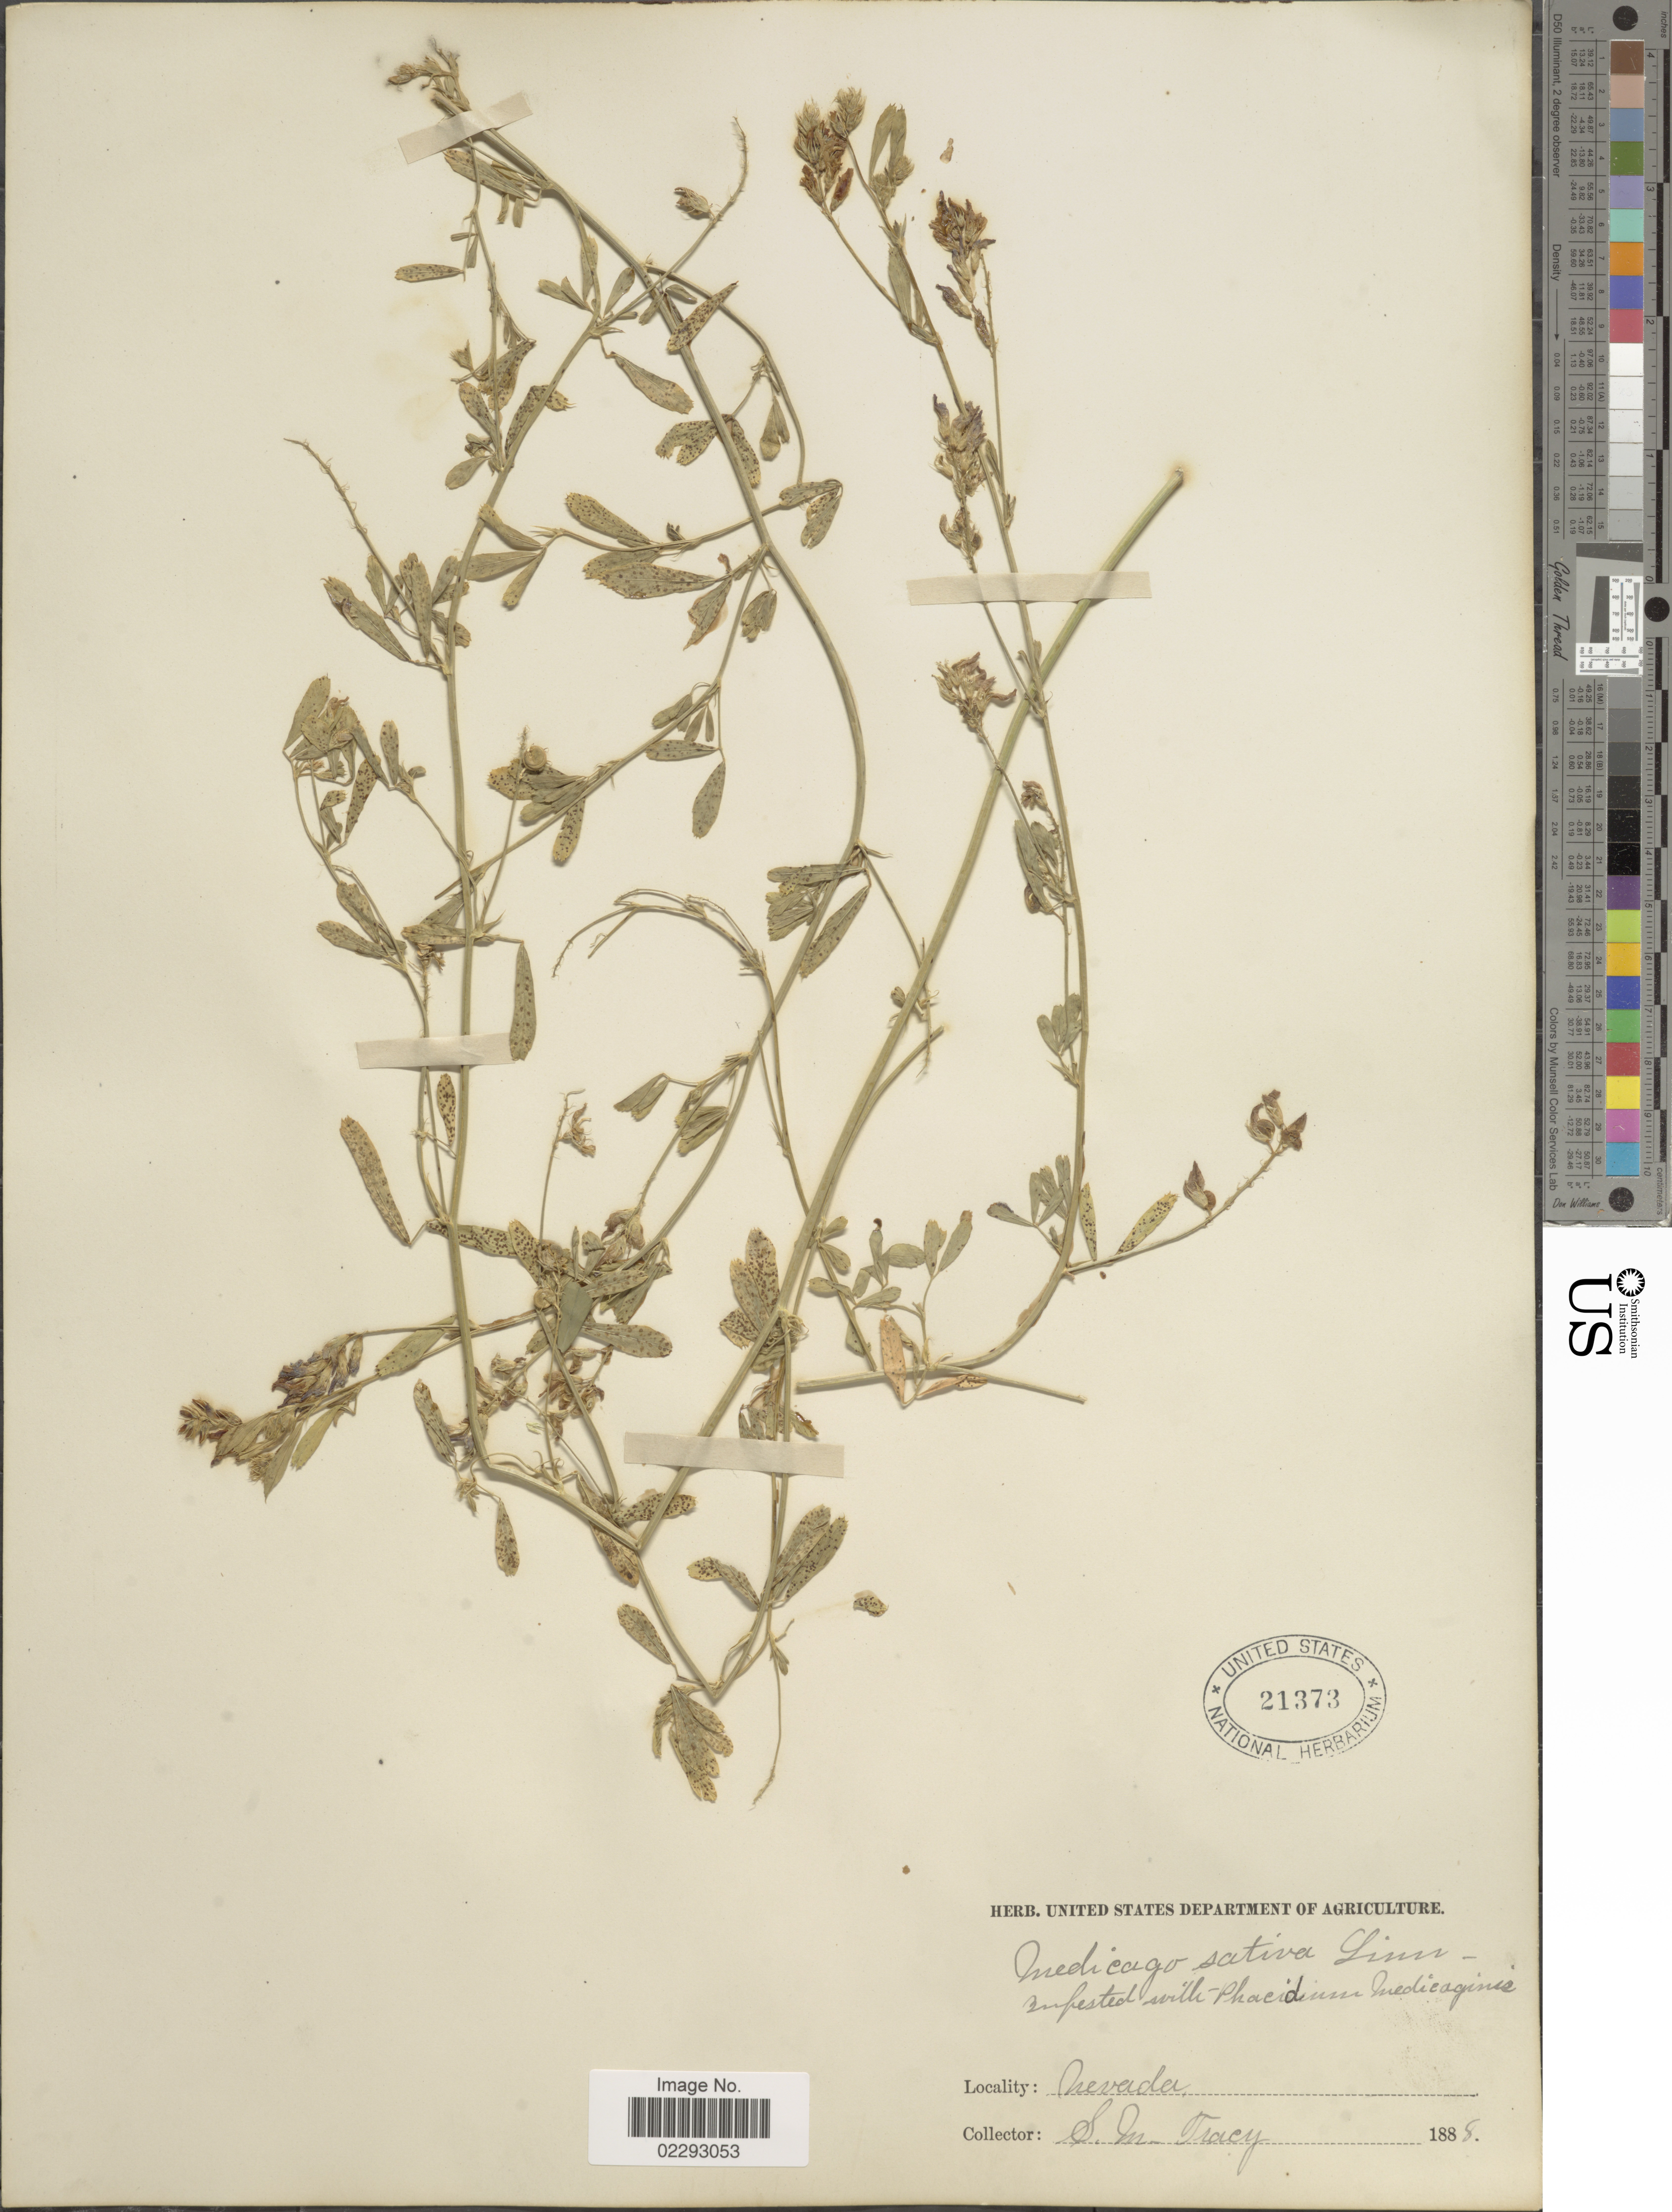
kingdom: Plantae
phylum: Tracheophyta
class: Magnoliopsida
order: Fabales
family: Fabaceae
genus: Medicago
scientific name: Medicago sativa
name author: L.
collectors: S. M. Tracy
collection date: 1888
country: United States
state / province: Nevada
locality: Nevada.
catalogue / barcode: US 21373